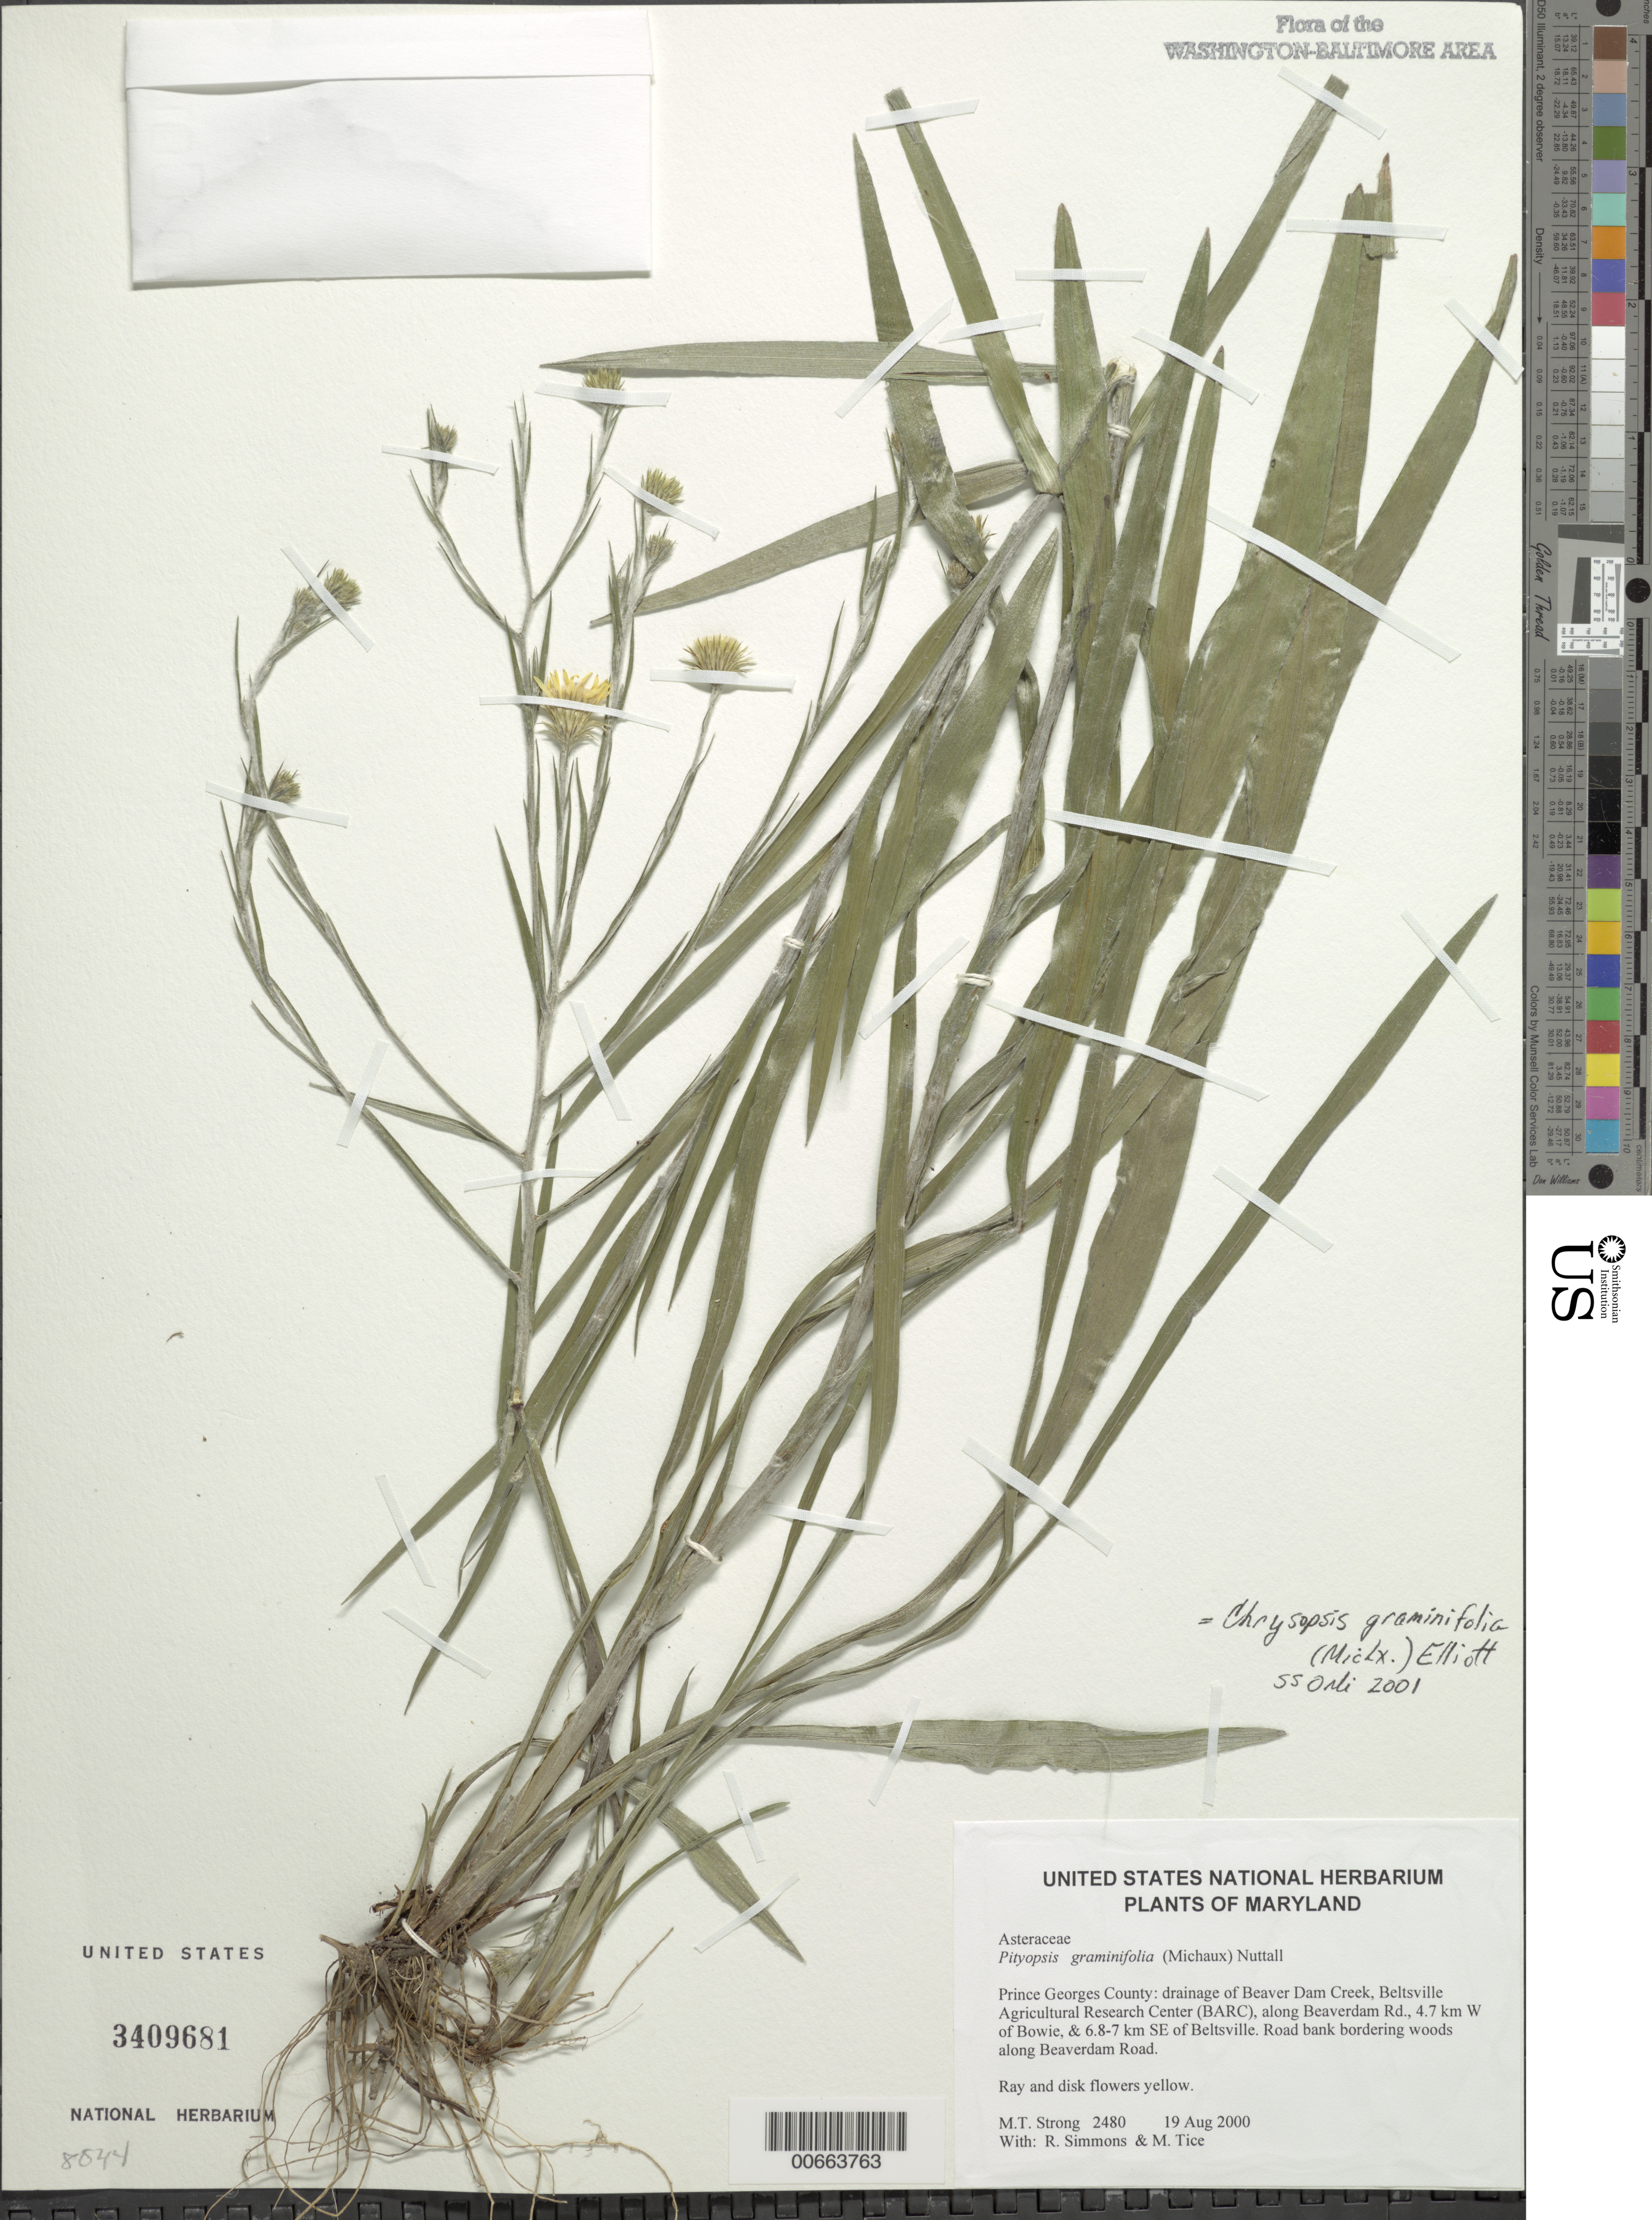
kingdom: Plantae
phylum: Tracheophyta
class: Magnoliopsida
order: Asterales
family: Asteraceae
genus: Chrysopsis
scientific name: Chrysopsis graminifolia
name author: (Michx.) Elliott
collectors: M. T. Strong, R. Simmons & M. Tice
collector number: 2480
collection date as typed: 19 Aug 2000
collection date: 2000-08-19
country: United States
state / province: Maryland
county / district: Prince George's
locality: Drainage of Beaver Dam Creek, Beltsville Agricultural Research Center (BARC), along Beaverdam Rd., 4.7 km W of Bowie, & 6.8-7 km SE of Beltsville.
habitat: Road bank bordering woods along Beaverdam Road.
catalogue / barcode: US 3409681